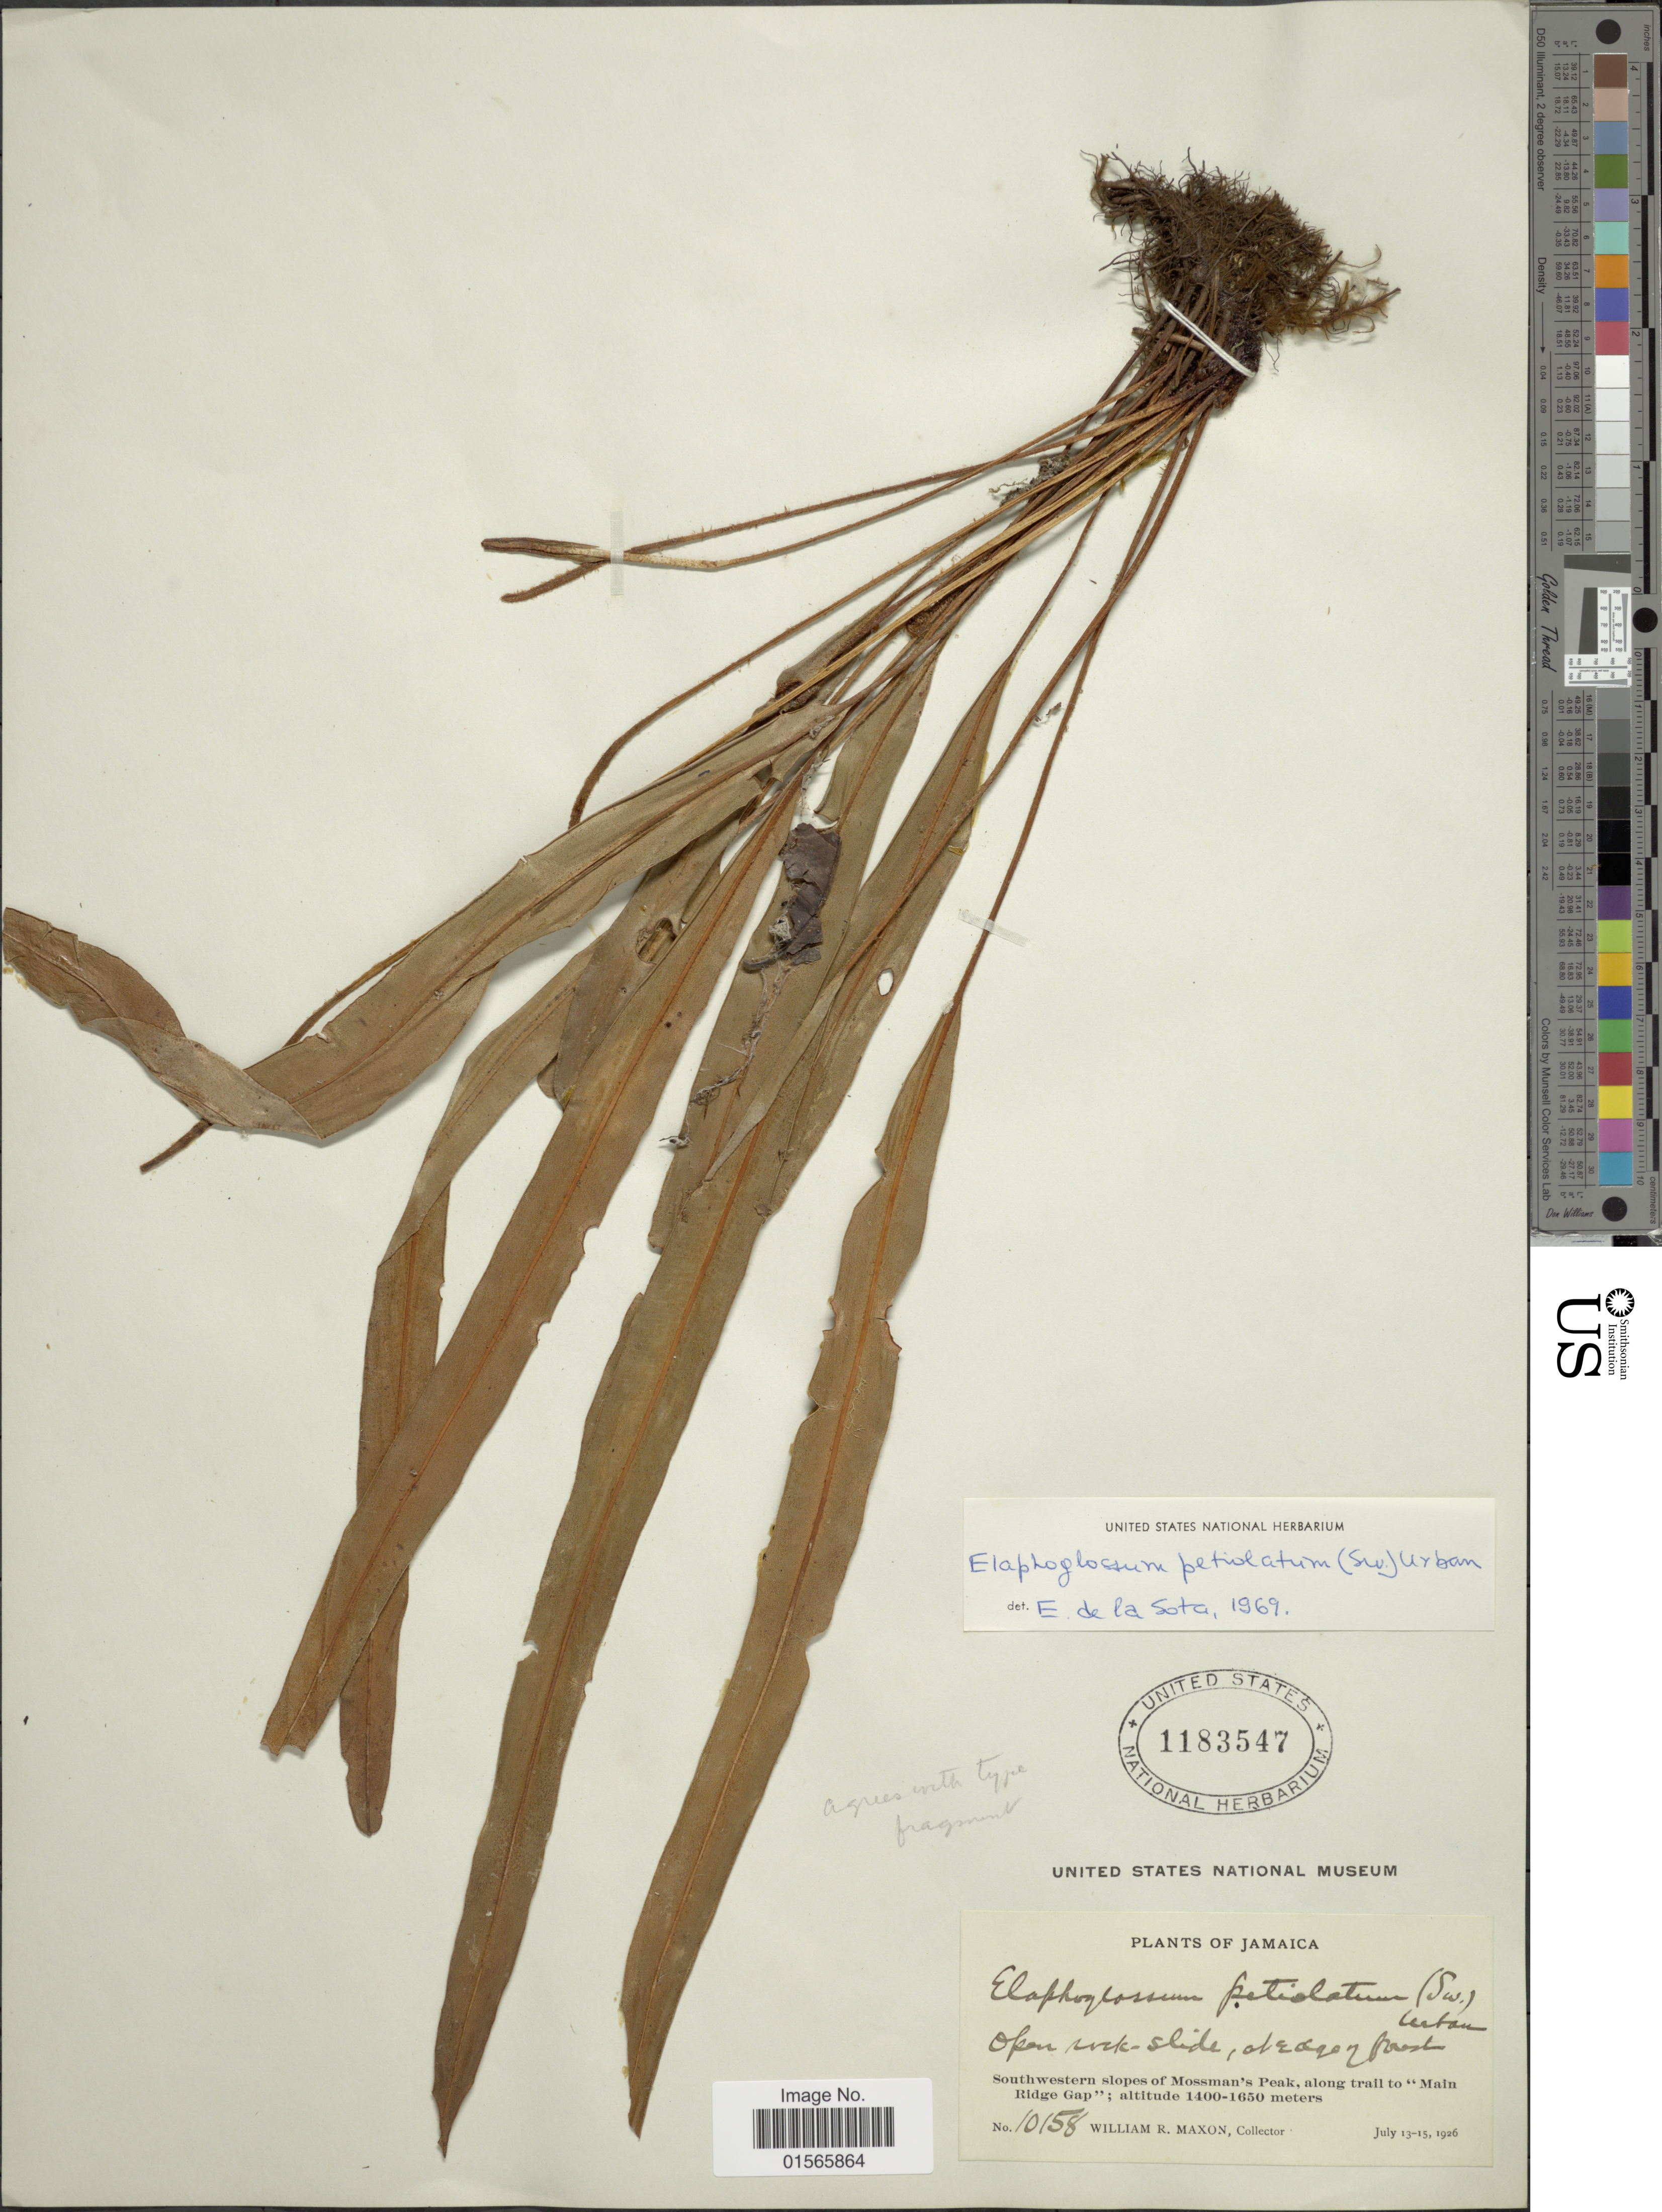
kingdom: Plantae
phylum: Tracheophyta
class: Polypodiopsida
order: Polypodiales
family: Dryopteridaceae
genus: Elaphoglossum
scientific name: Elaphoglossum peltatum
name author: (Sw.) Urb.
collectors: W. R. Maxon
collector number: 10158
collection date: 1926-07-13/1926-07-15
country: Jamaica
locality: Southwestern slopes of Mossman's Peak, along trail to 'Main Ridge Gap'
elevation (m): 1400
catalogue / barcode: US 1183547